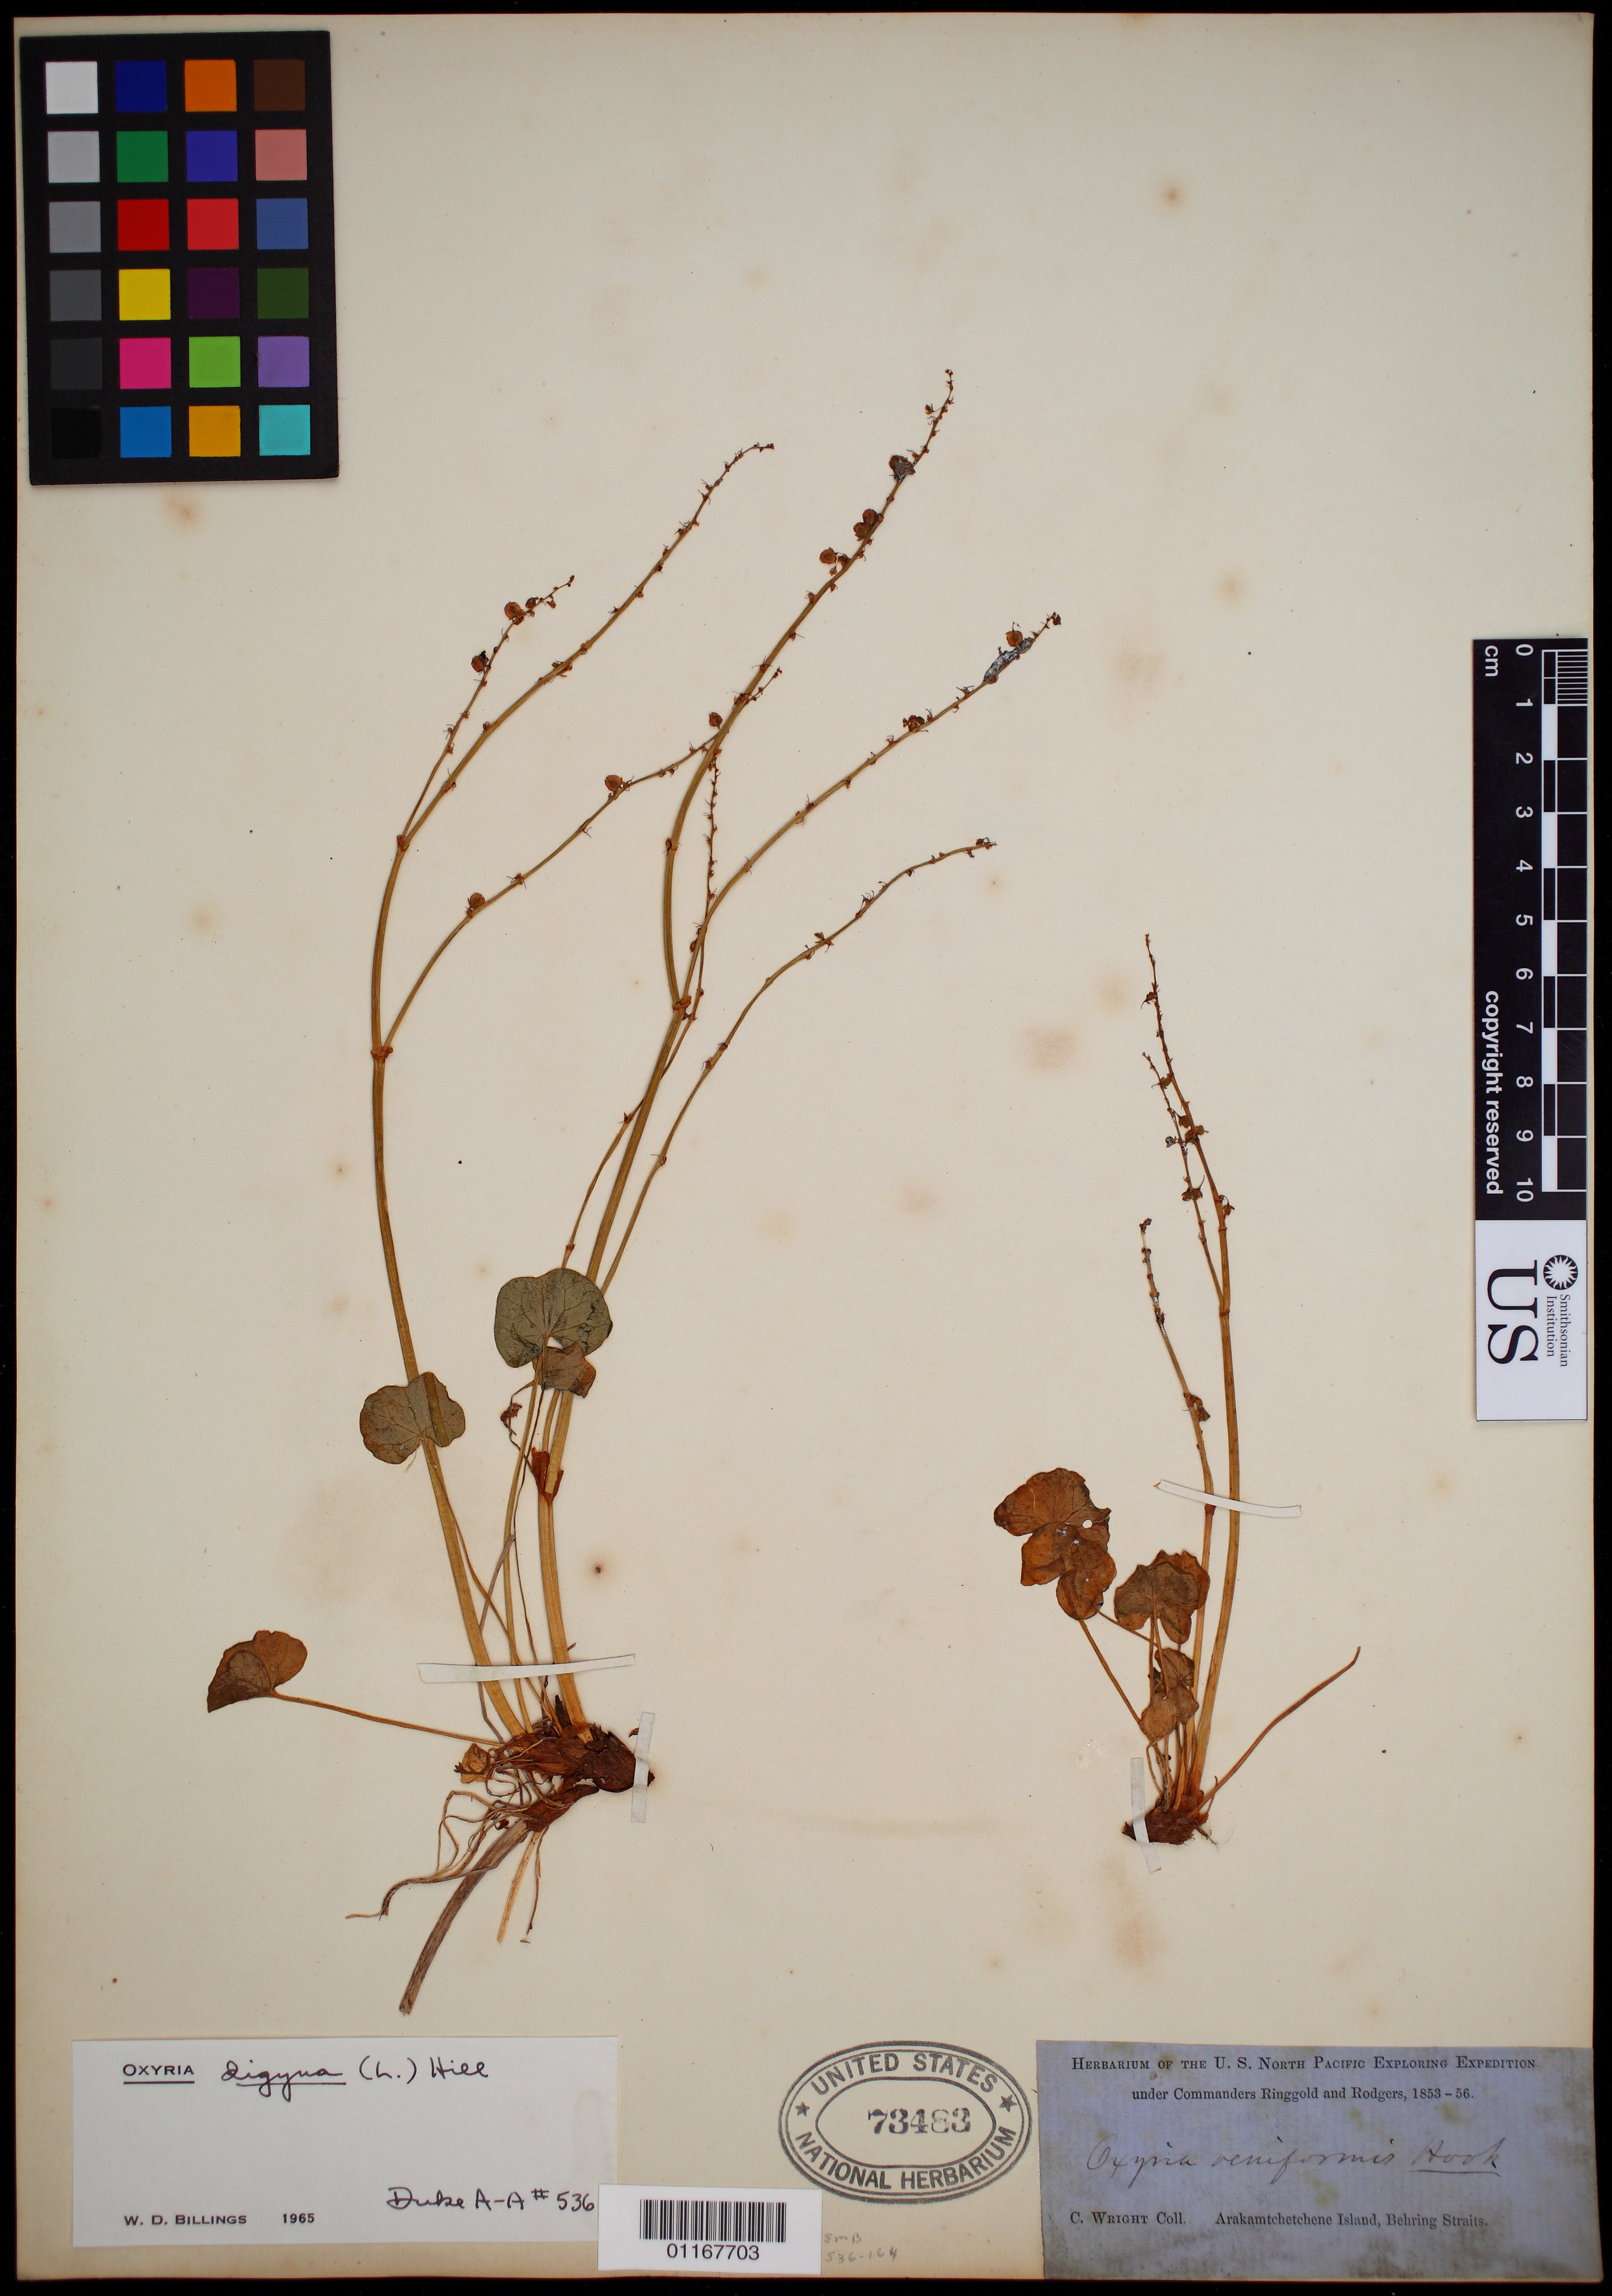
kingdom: Plantae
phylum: Tracheophyta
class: Magnoliopsida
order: Caryophyllales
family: Polygonaceae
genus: Oxyria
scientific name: Oxyria digyna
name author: (L.) Hill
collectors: C. Wright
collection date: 1853/1856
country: Russian Federation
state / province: Chukotka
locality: Arakamtchetchene I. Bering Straits.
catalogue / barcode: US 73483